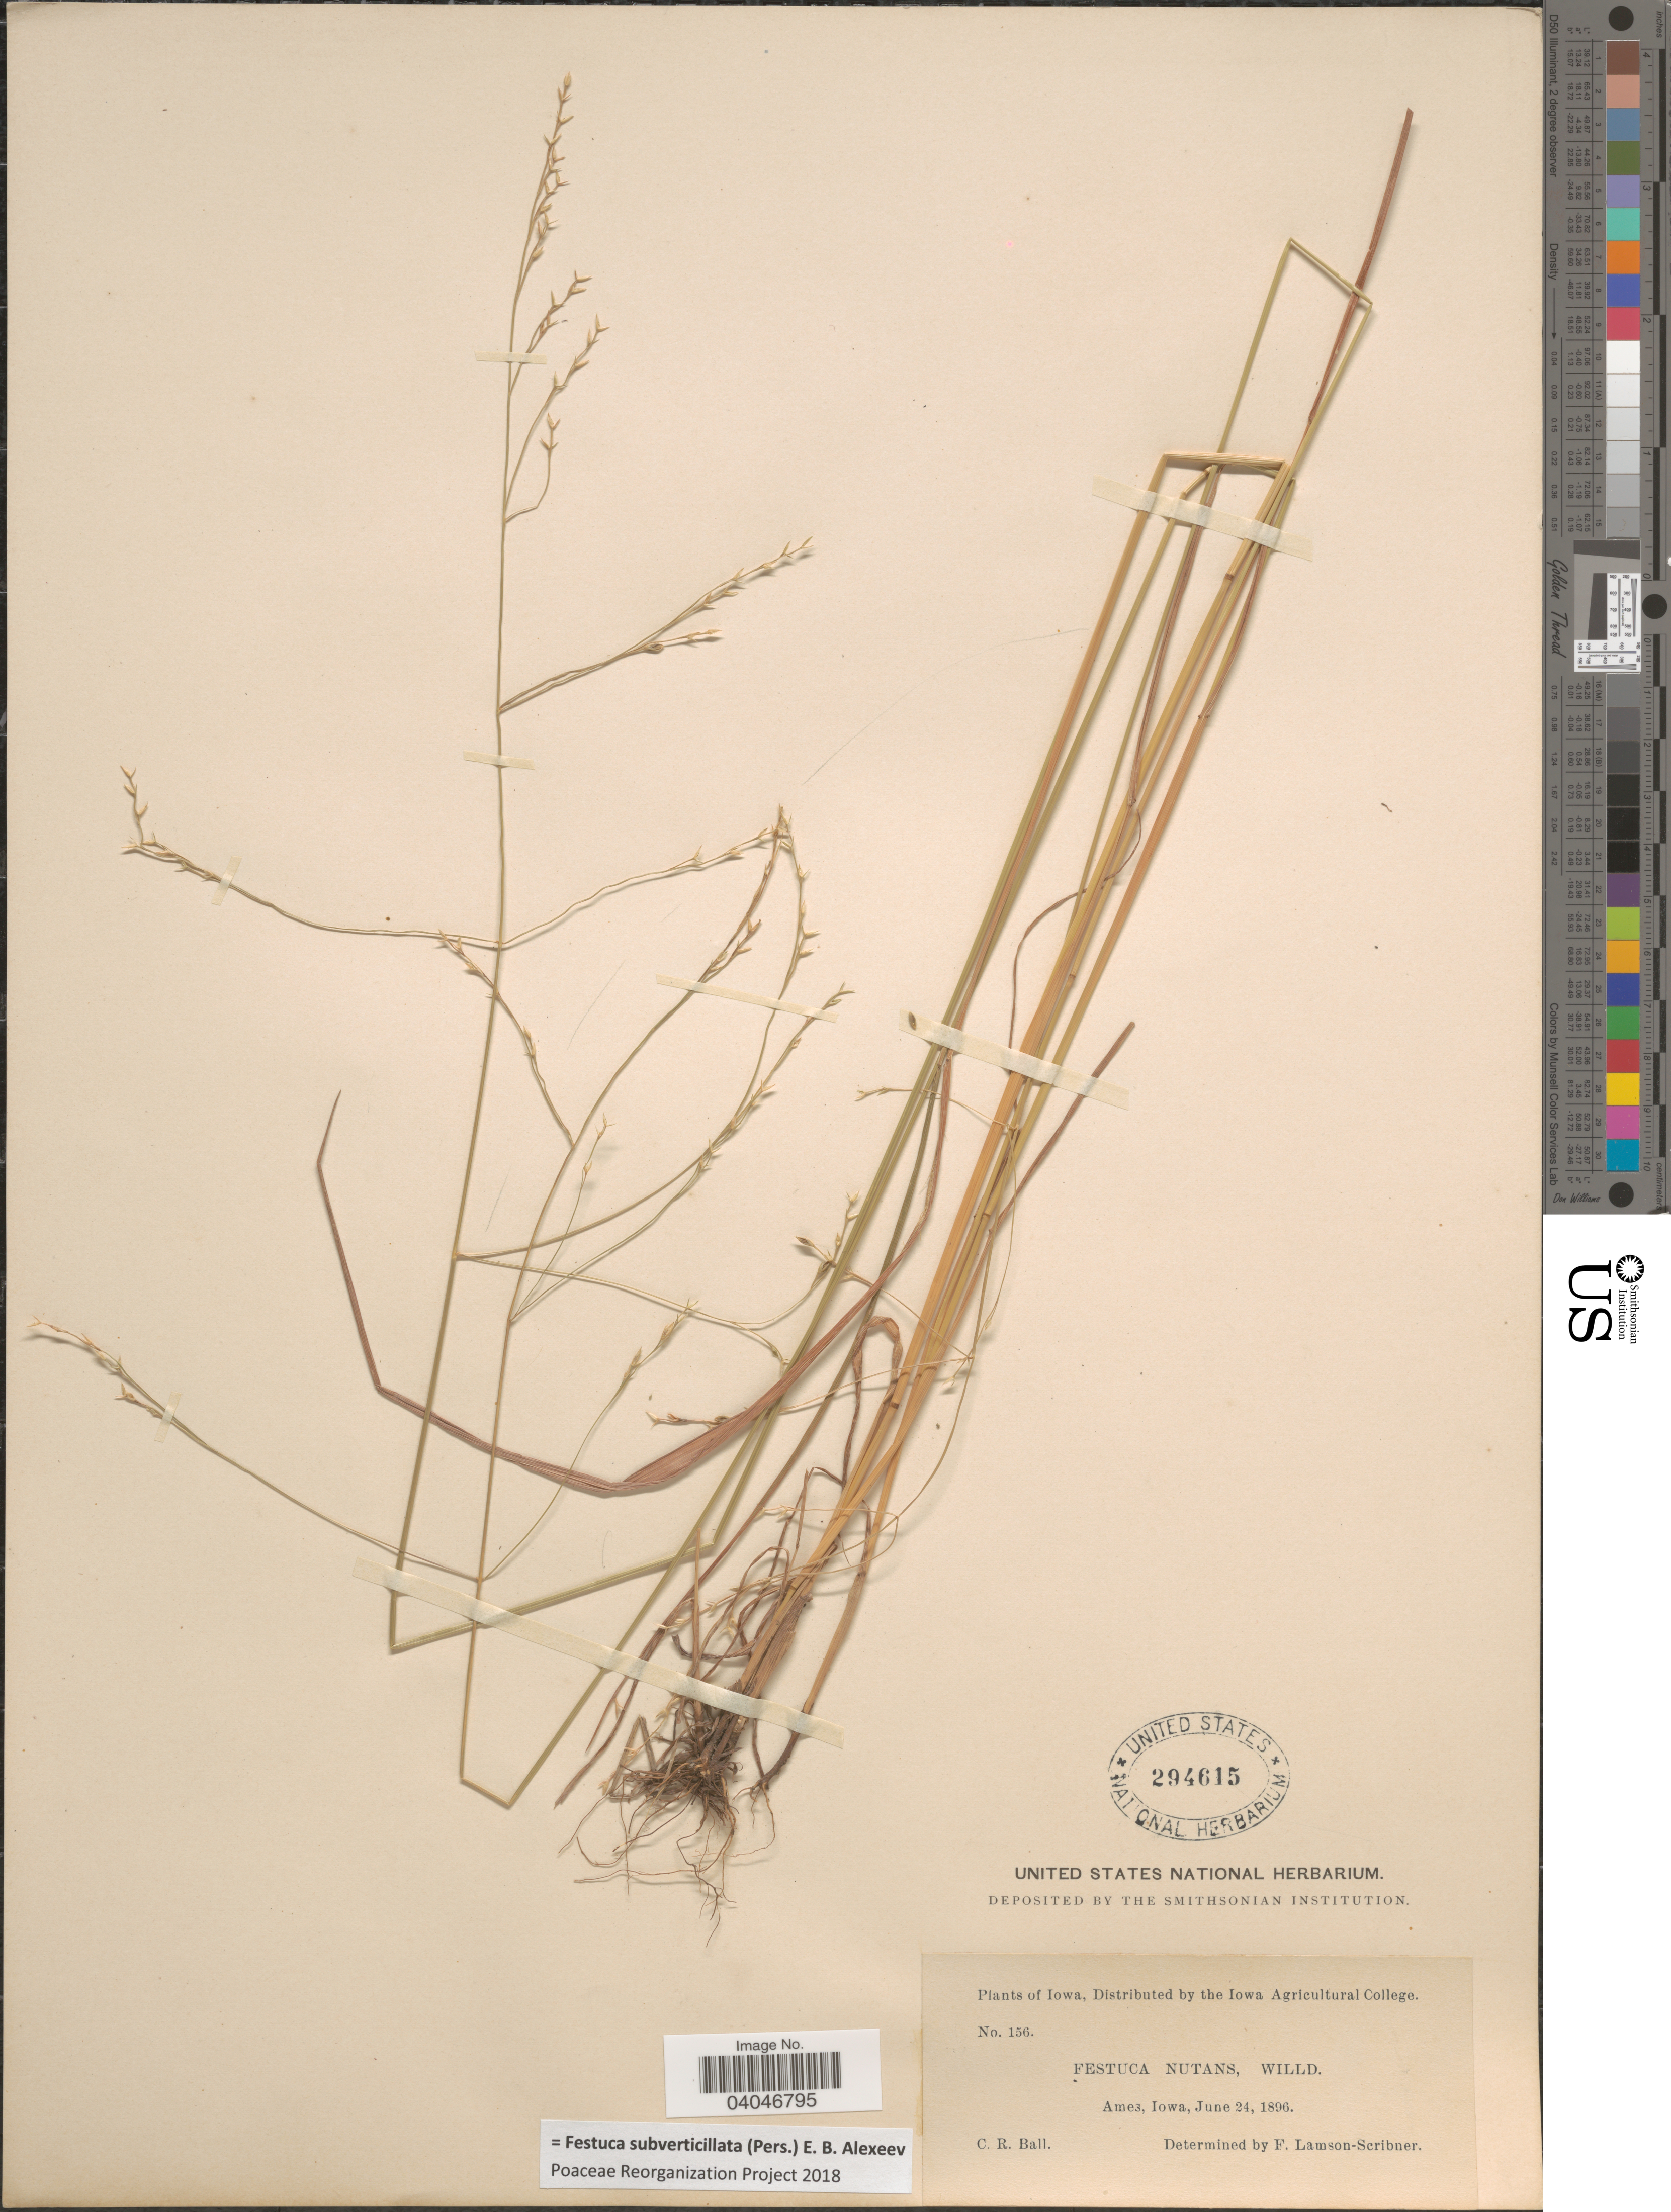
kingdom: Plantae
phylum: Tracheophyta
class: Liliopsida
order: Poales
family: Poaceae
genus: Festuca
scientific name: Festuca subverticillata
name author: (Pers.) E.B. Alexeev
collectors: C. R. Ball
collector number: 156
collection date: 1896-06-24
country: United States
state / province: Iowa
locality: Ames.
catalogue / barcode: US 294615